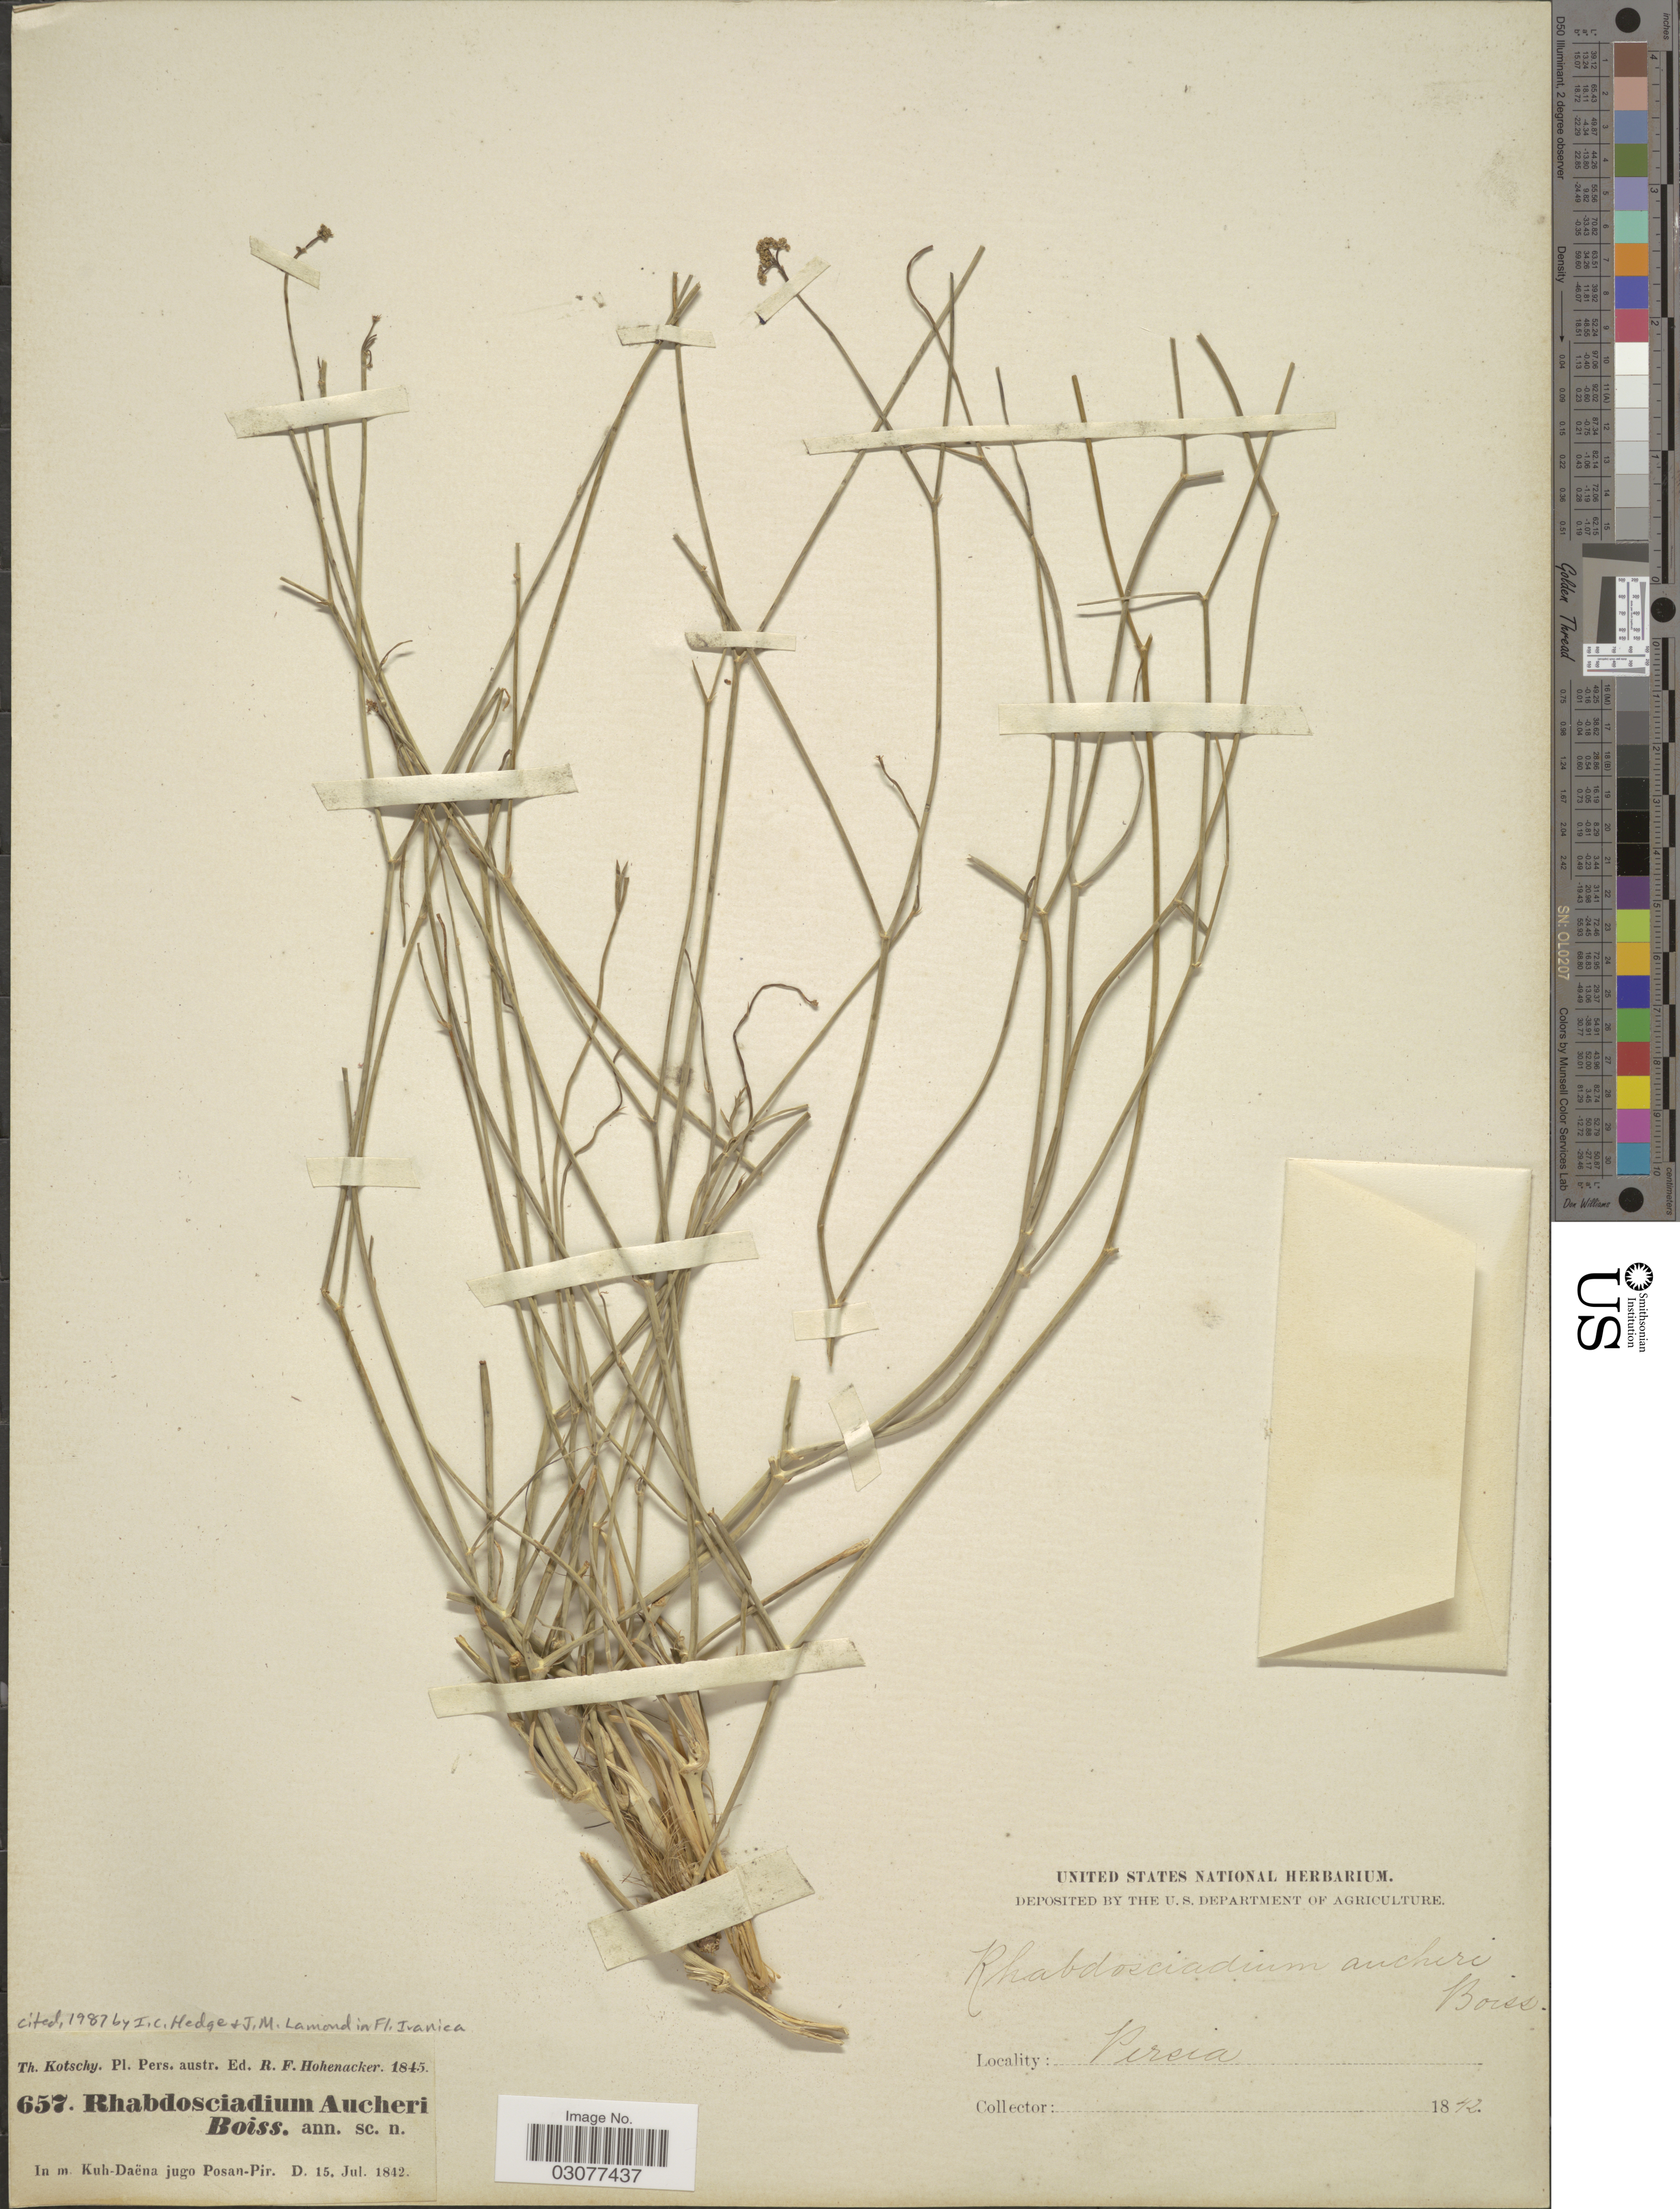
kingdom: Plantae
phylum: Tracheophyta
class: Magnoliopsida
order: Apiales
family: Apiaceae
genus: Rhabdosciadium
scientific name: Rhabdosciadium aucheri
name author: Boiss.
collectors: K. G. Kotschy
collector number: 657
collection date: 1842-07-15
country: Iran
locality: In m. Kuh-Daëna jugo Posan-Pir. Persia.